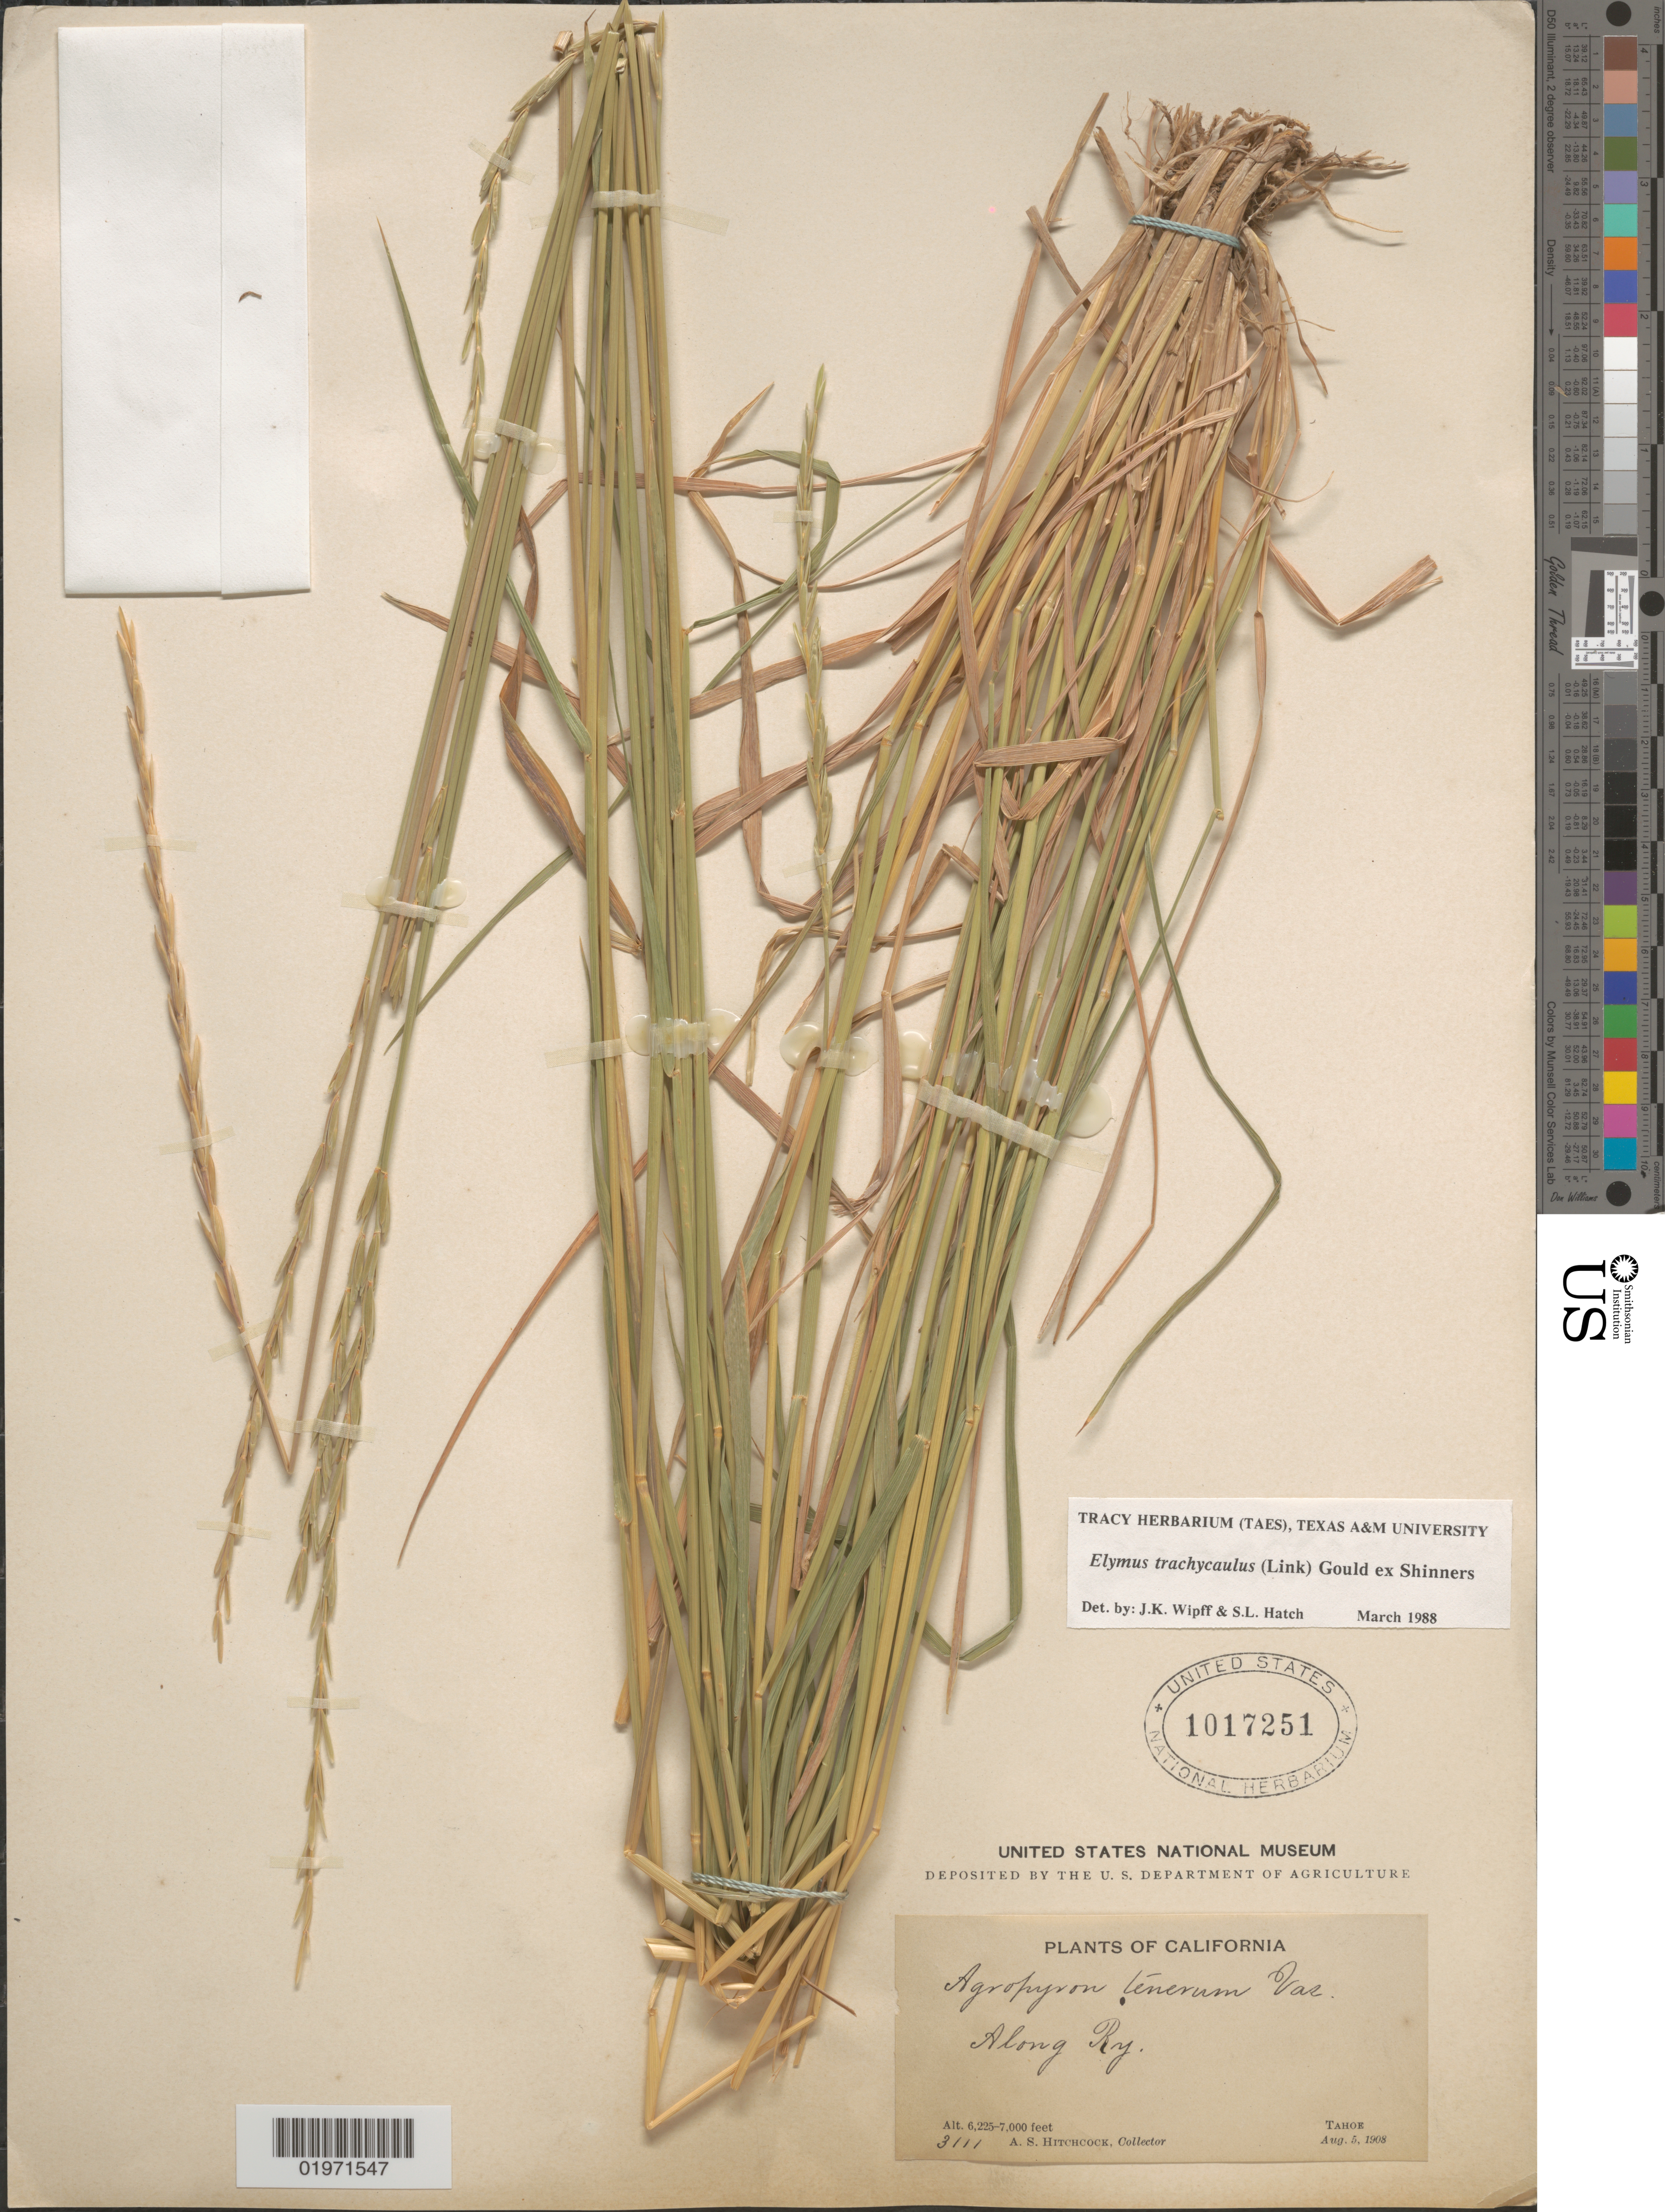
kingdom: Plantae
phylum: Tracheophyta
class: Liliopsida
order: Poales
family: Poaceae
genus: Elymus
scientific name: Elymus trachycaulus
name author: (Link) Gould ex Shinners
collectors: A. S. Hitchcock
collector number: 3111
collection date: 1908-08-05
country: United States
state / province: California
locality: Along Ry. Tahoe.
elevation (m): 1897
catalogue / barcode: US 1017251